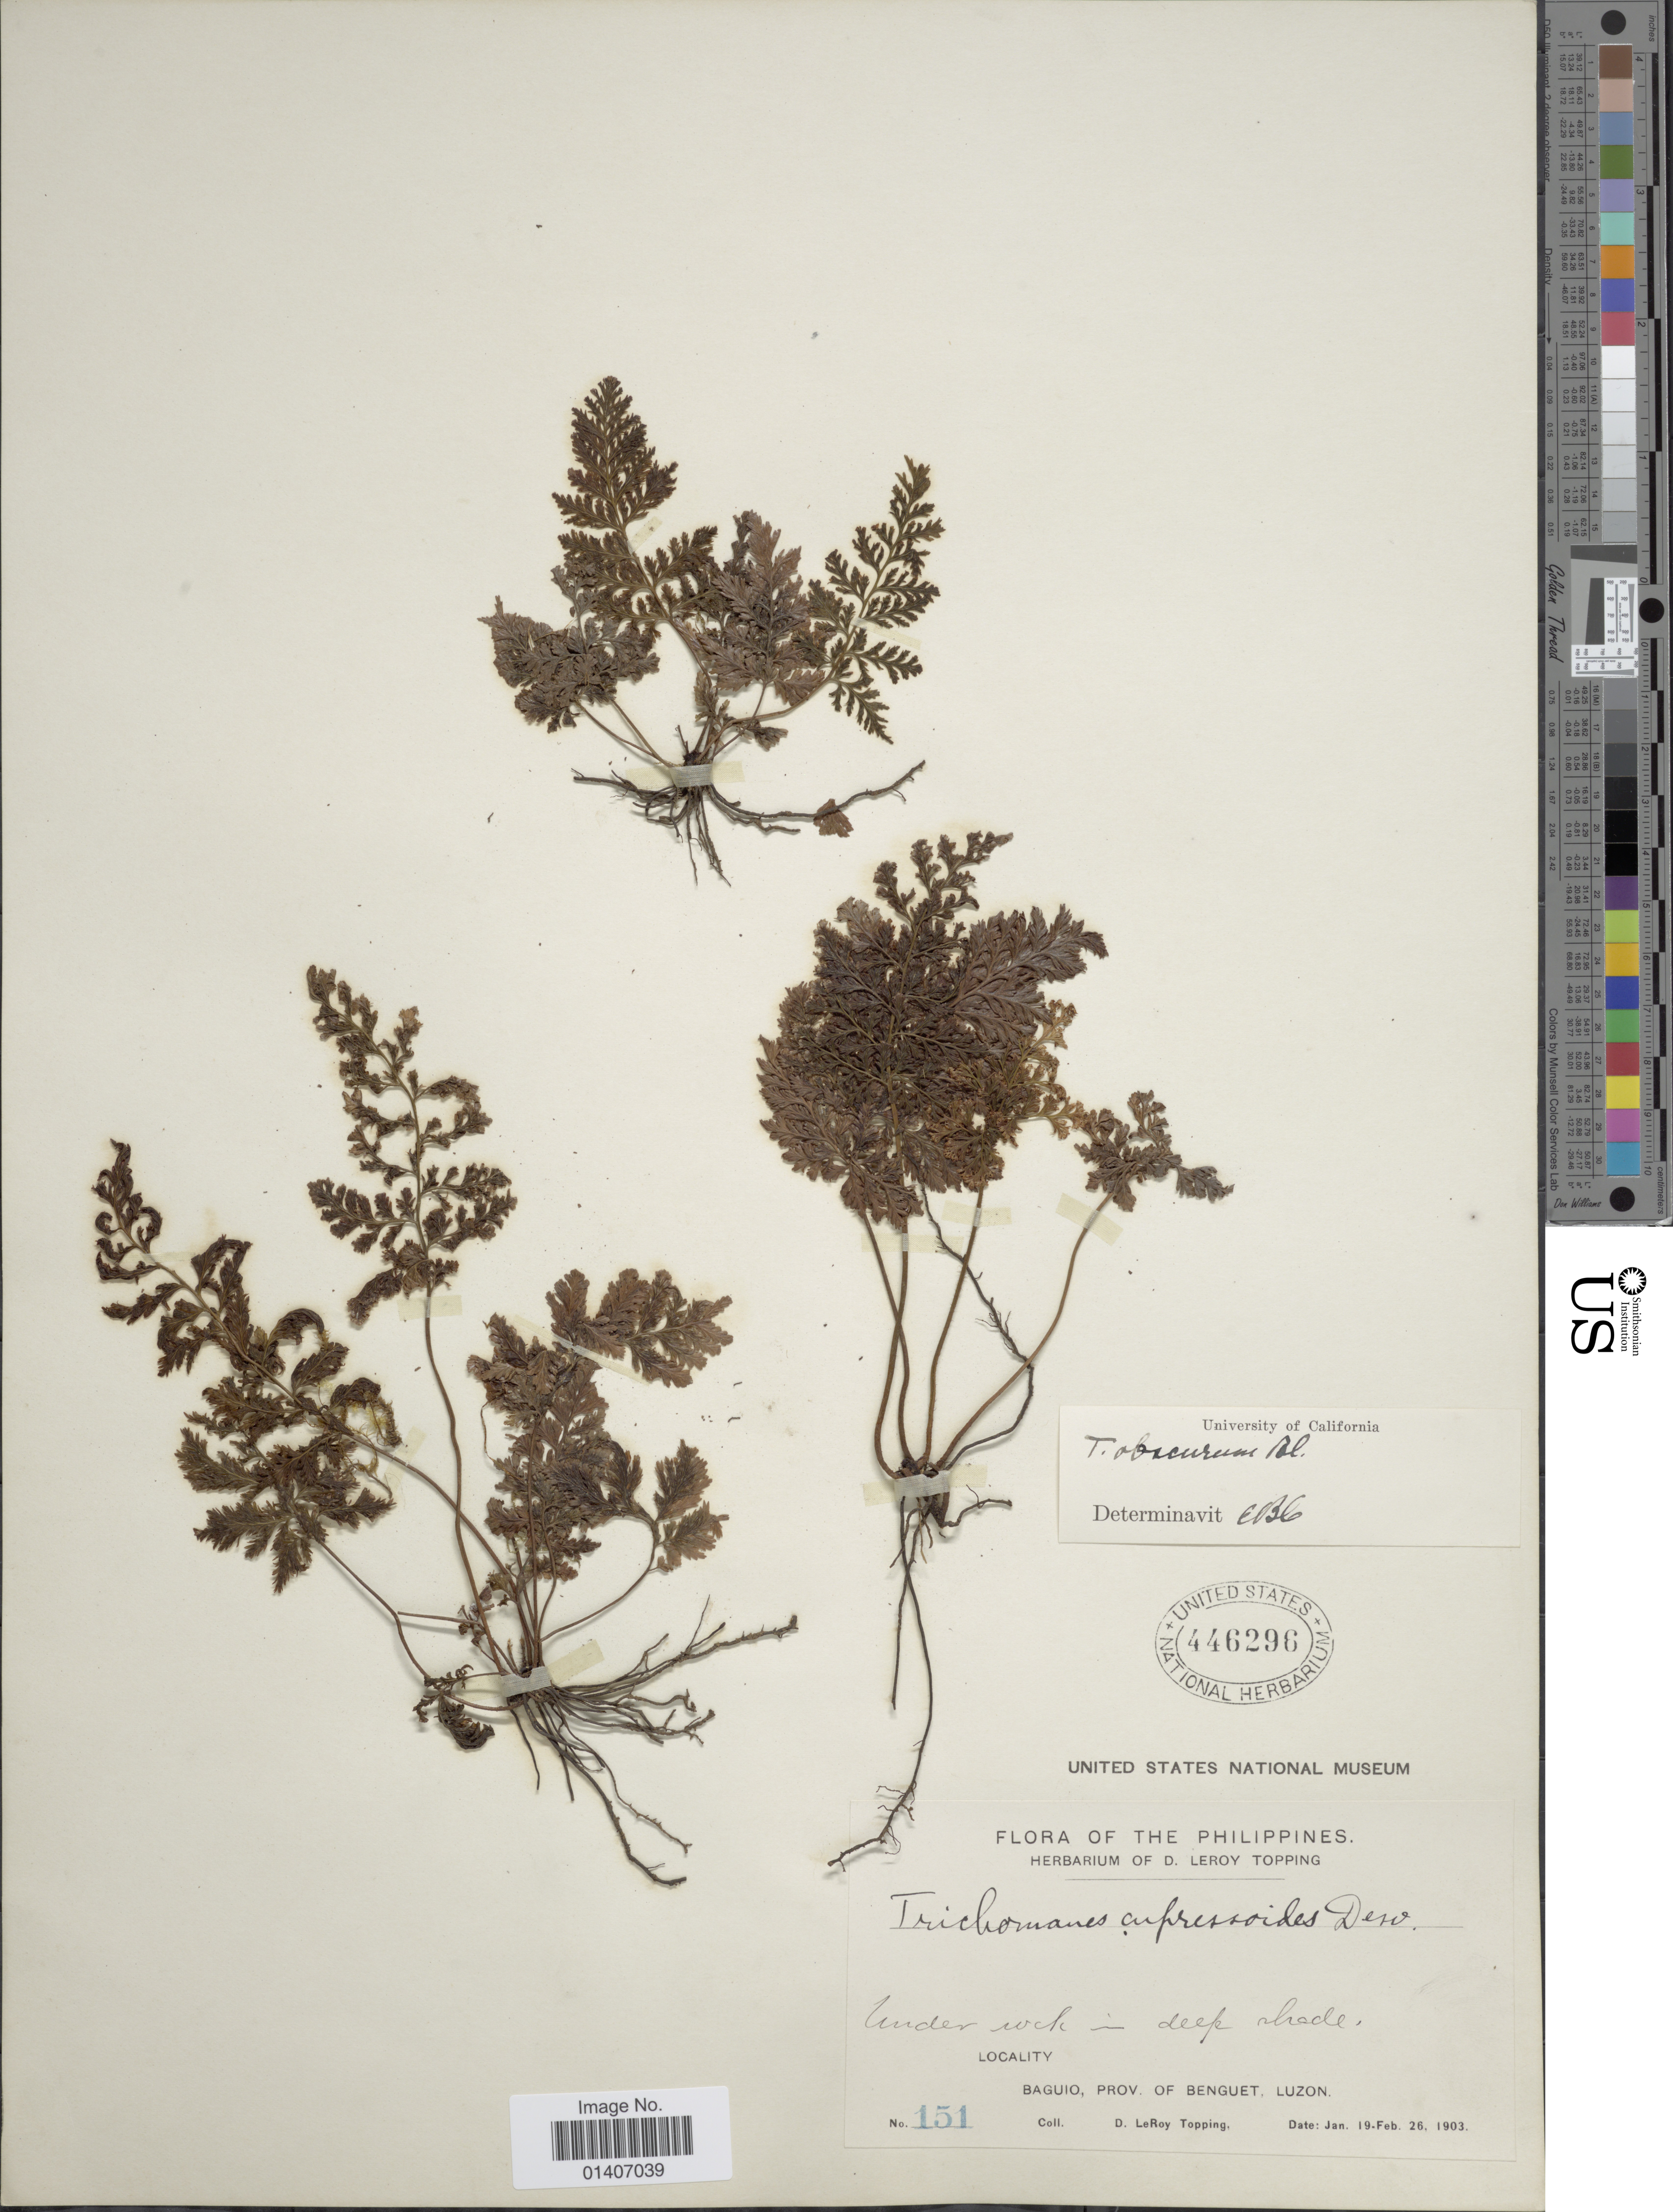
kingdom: Plantae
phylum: Tracheophyta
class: Polypodiopsida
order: Hymenophyllales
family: Hymenophyllaceae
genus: Abrodictyum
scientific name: Abrodictyum obscurum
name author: (Blume) Ebihara & K. Iwats.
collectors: D. L. Topping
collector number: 151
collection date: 1903-01-19/1903-02-26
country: Philippines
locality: Baguio, prob. of Benguet, Luzon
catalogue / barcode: US 446296